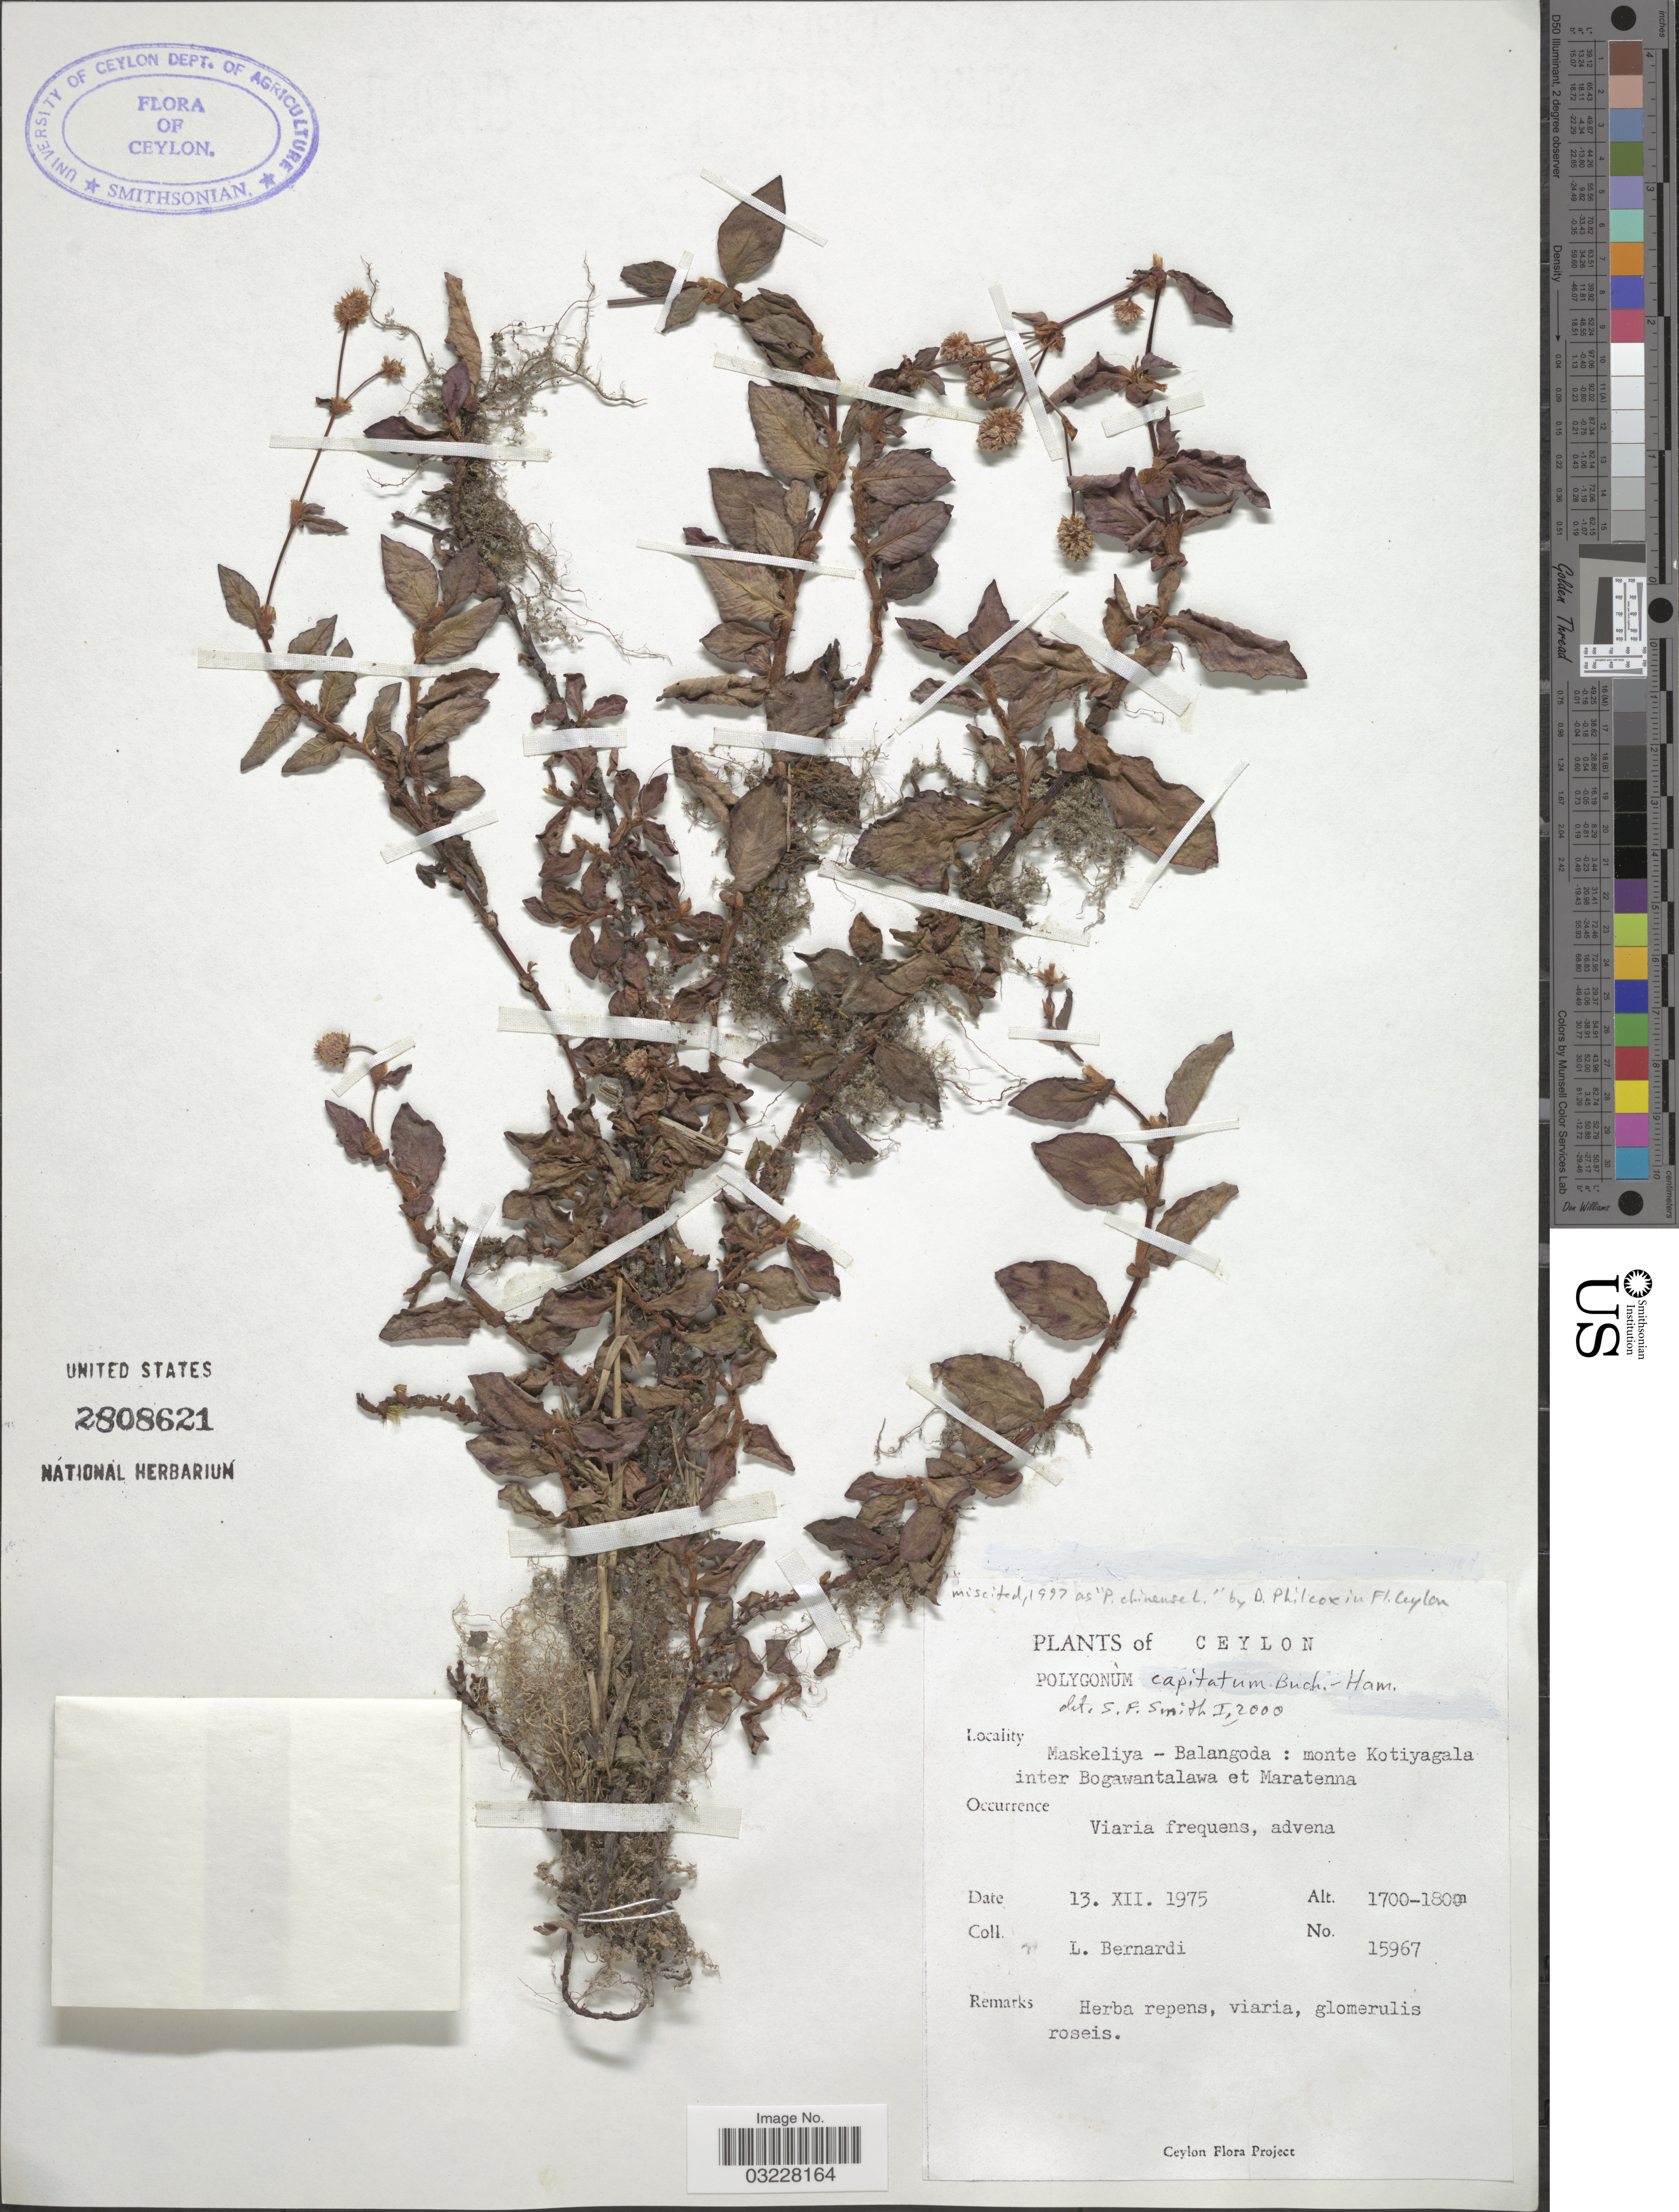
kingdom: Plantae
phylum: Tracheophyta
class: Magnoliopsida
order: Caryophyllales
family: Polygonaceae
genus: Polygonum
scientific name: Polygonum capitatum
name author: Buch.-Ham. ex D. Don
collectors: L. Bernardi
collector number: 15967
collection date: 1975-12-13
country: Sri Lanka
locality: Ceylon. Maskeliya-Balangoda: monte Kotiyagala inter Bogawantalawa et Maratenna.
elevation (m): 1700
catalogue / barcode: US 2808621